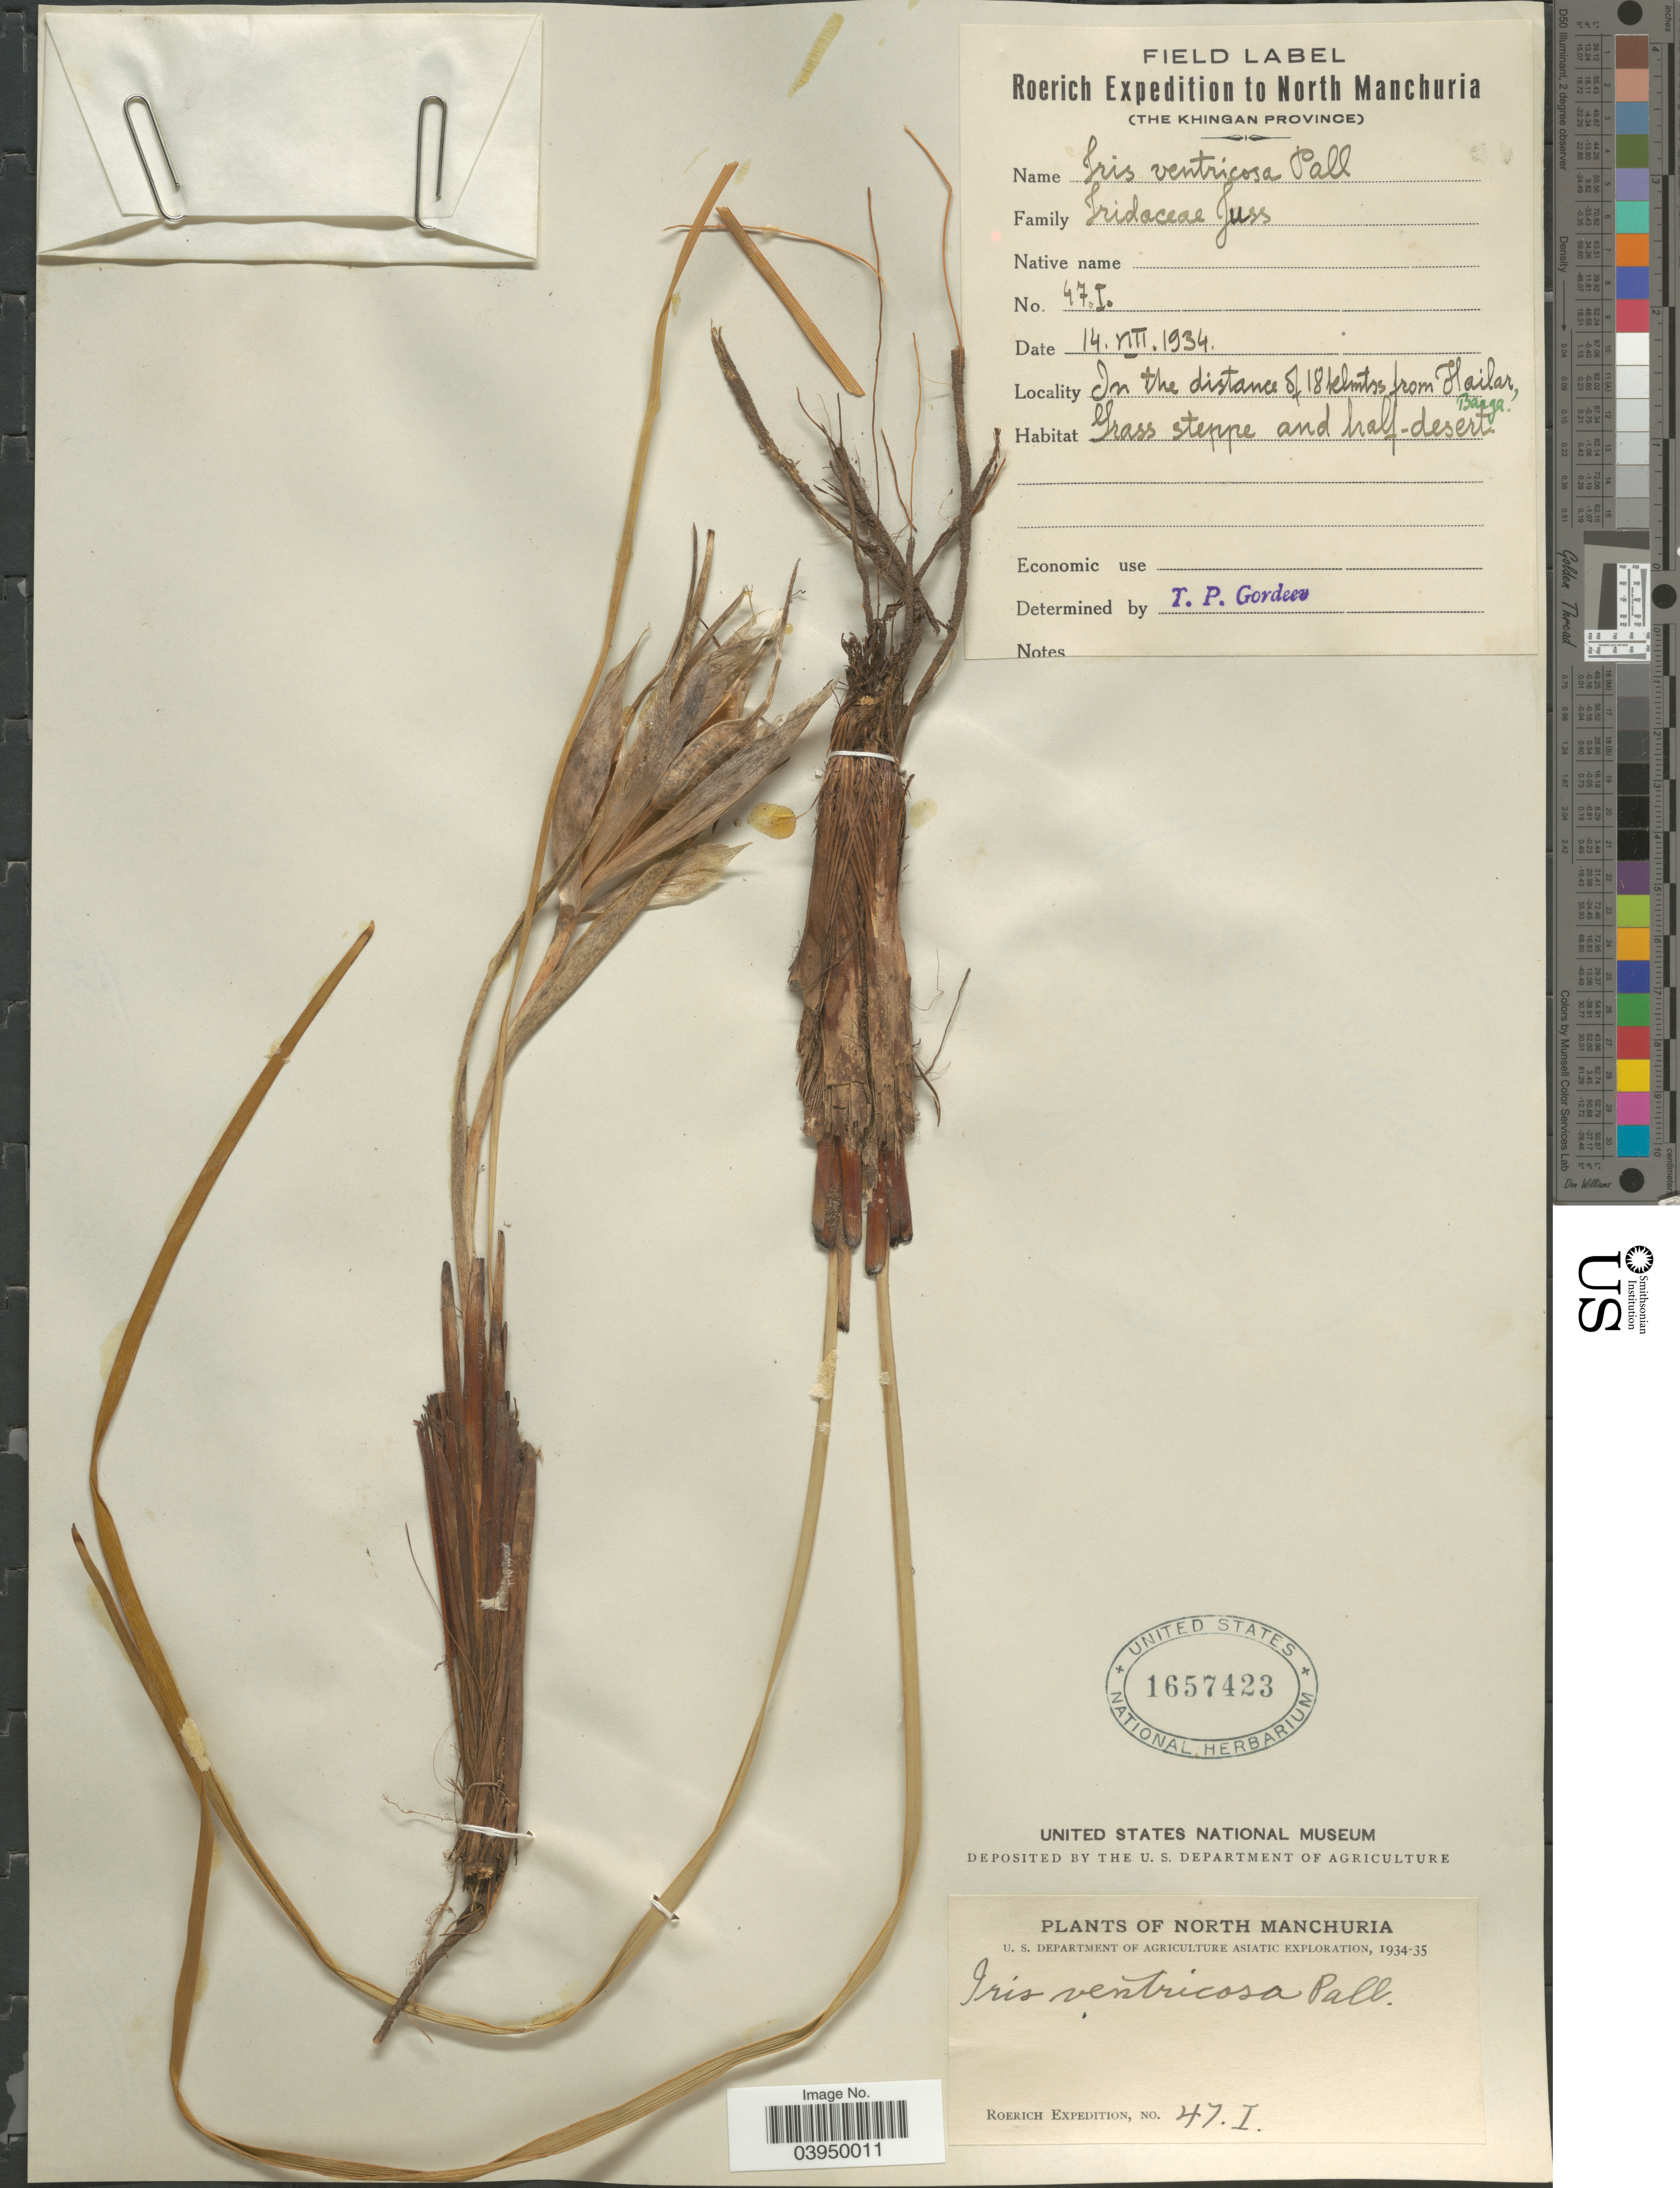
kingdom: Plantae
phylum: Tracheophyta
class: Liliopsida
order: Asparagales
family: Iridaceae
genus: Iris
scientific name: Iris ventricosa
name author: Pall.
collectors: Roerich Expedition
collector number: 47I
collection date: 1934-08-14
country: China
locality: North Manchuria (The Khingan Province). In the distance of 18 klmtrs from Hailar, Barga.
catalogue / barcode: US 1657423